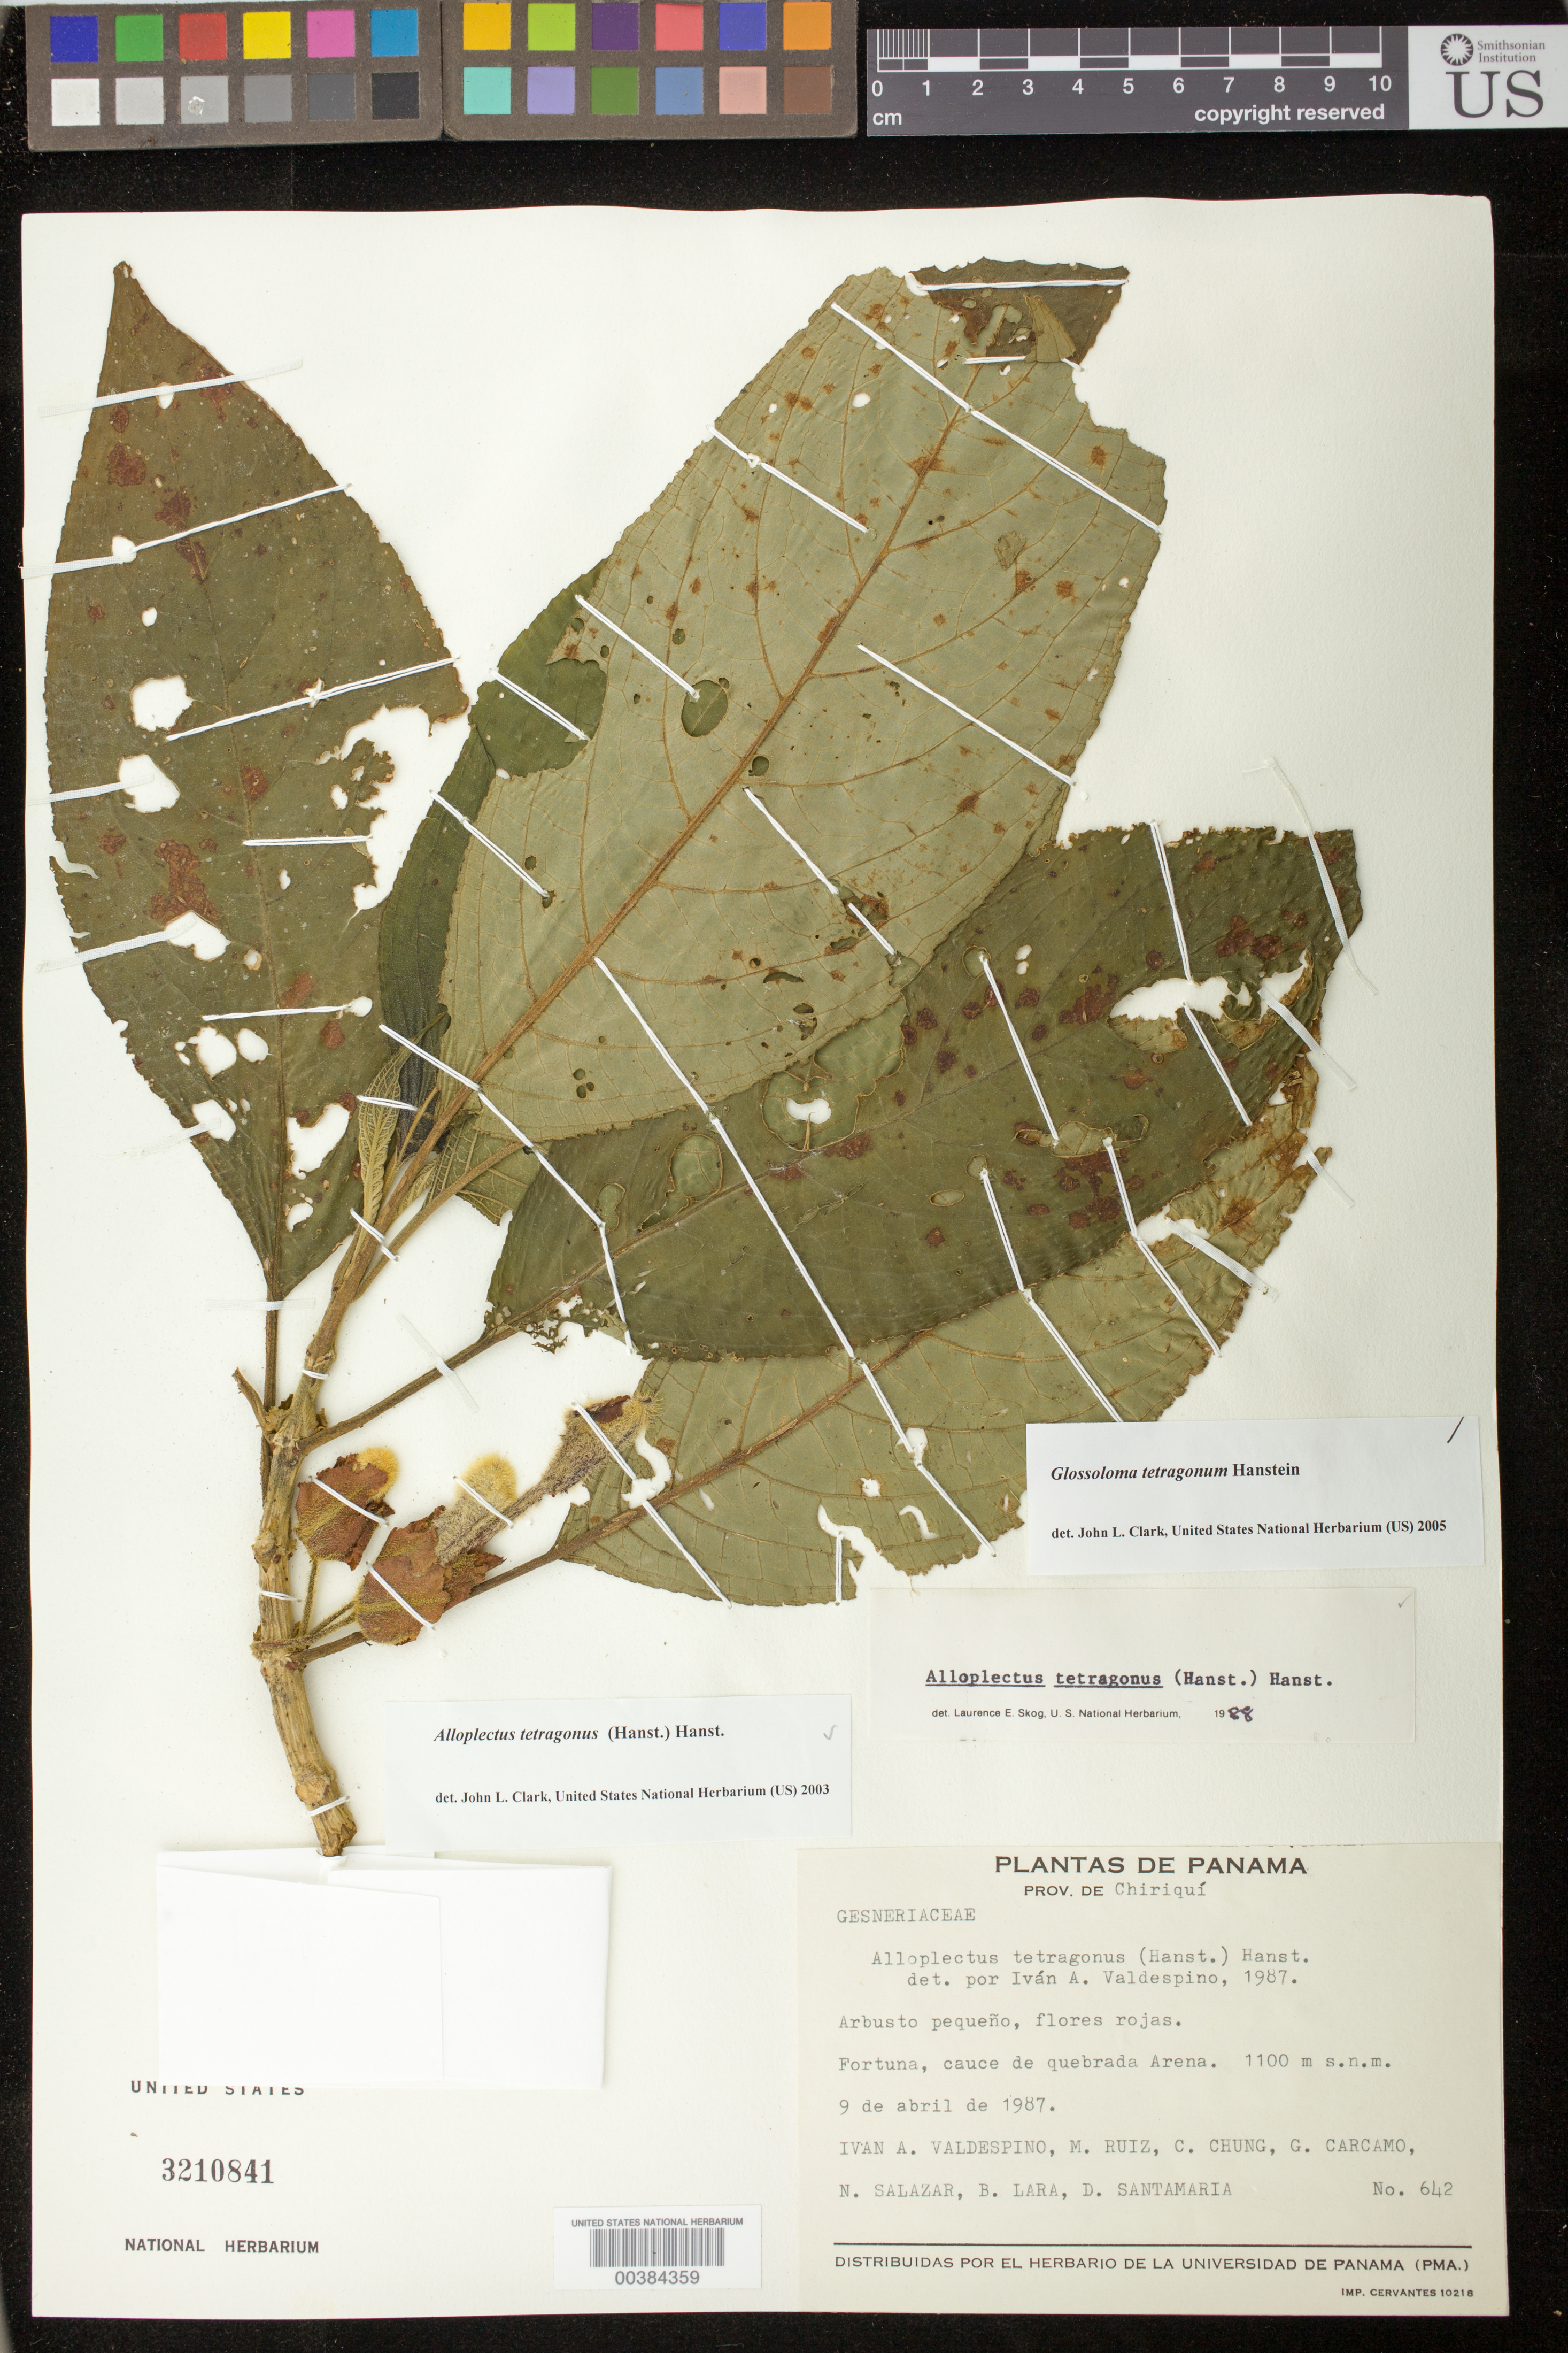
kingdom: Plantae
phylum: Tracheophyta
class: Magnoliopsida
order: Lamiales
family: Gesneriaceae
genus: Glossoloma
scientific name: Glossoloma tetragonum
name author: Hanst.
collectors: I. A. Valdespino, M. Ruiz, B. Lara, G. Carcamo & et al.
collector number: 642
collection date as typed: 09 Apr 1987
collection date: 1987-04-09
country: Panama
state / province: Chiriquí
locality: Fortuna, cauce de quebrada Arena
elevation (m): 1100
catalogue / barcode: US 3210841